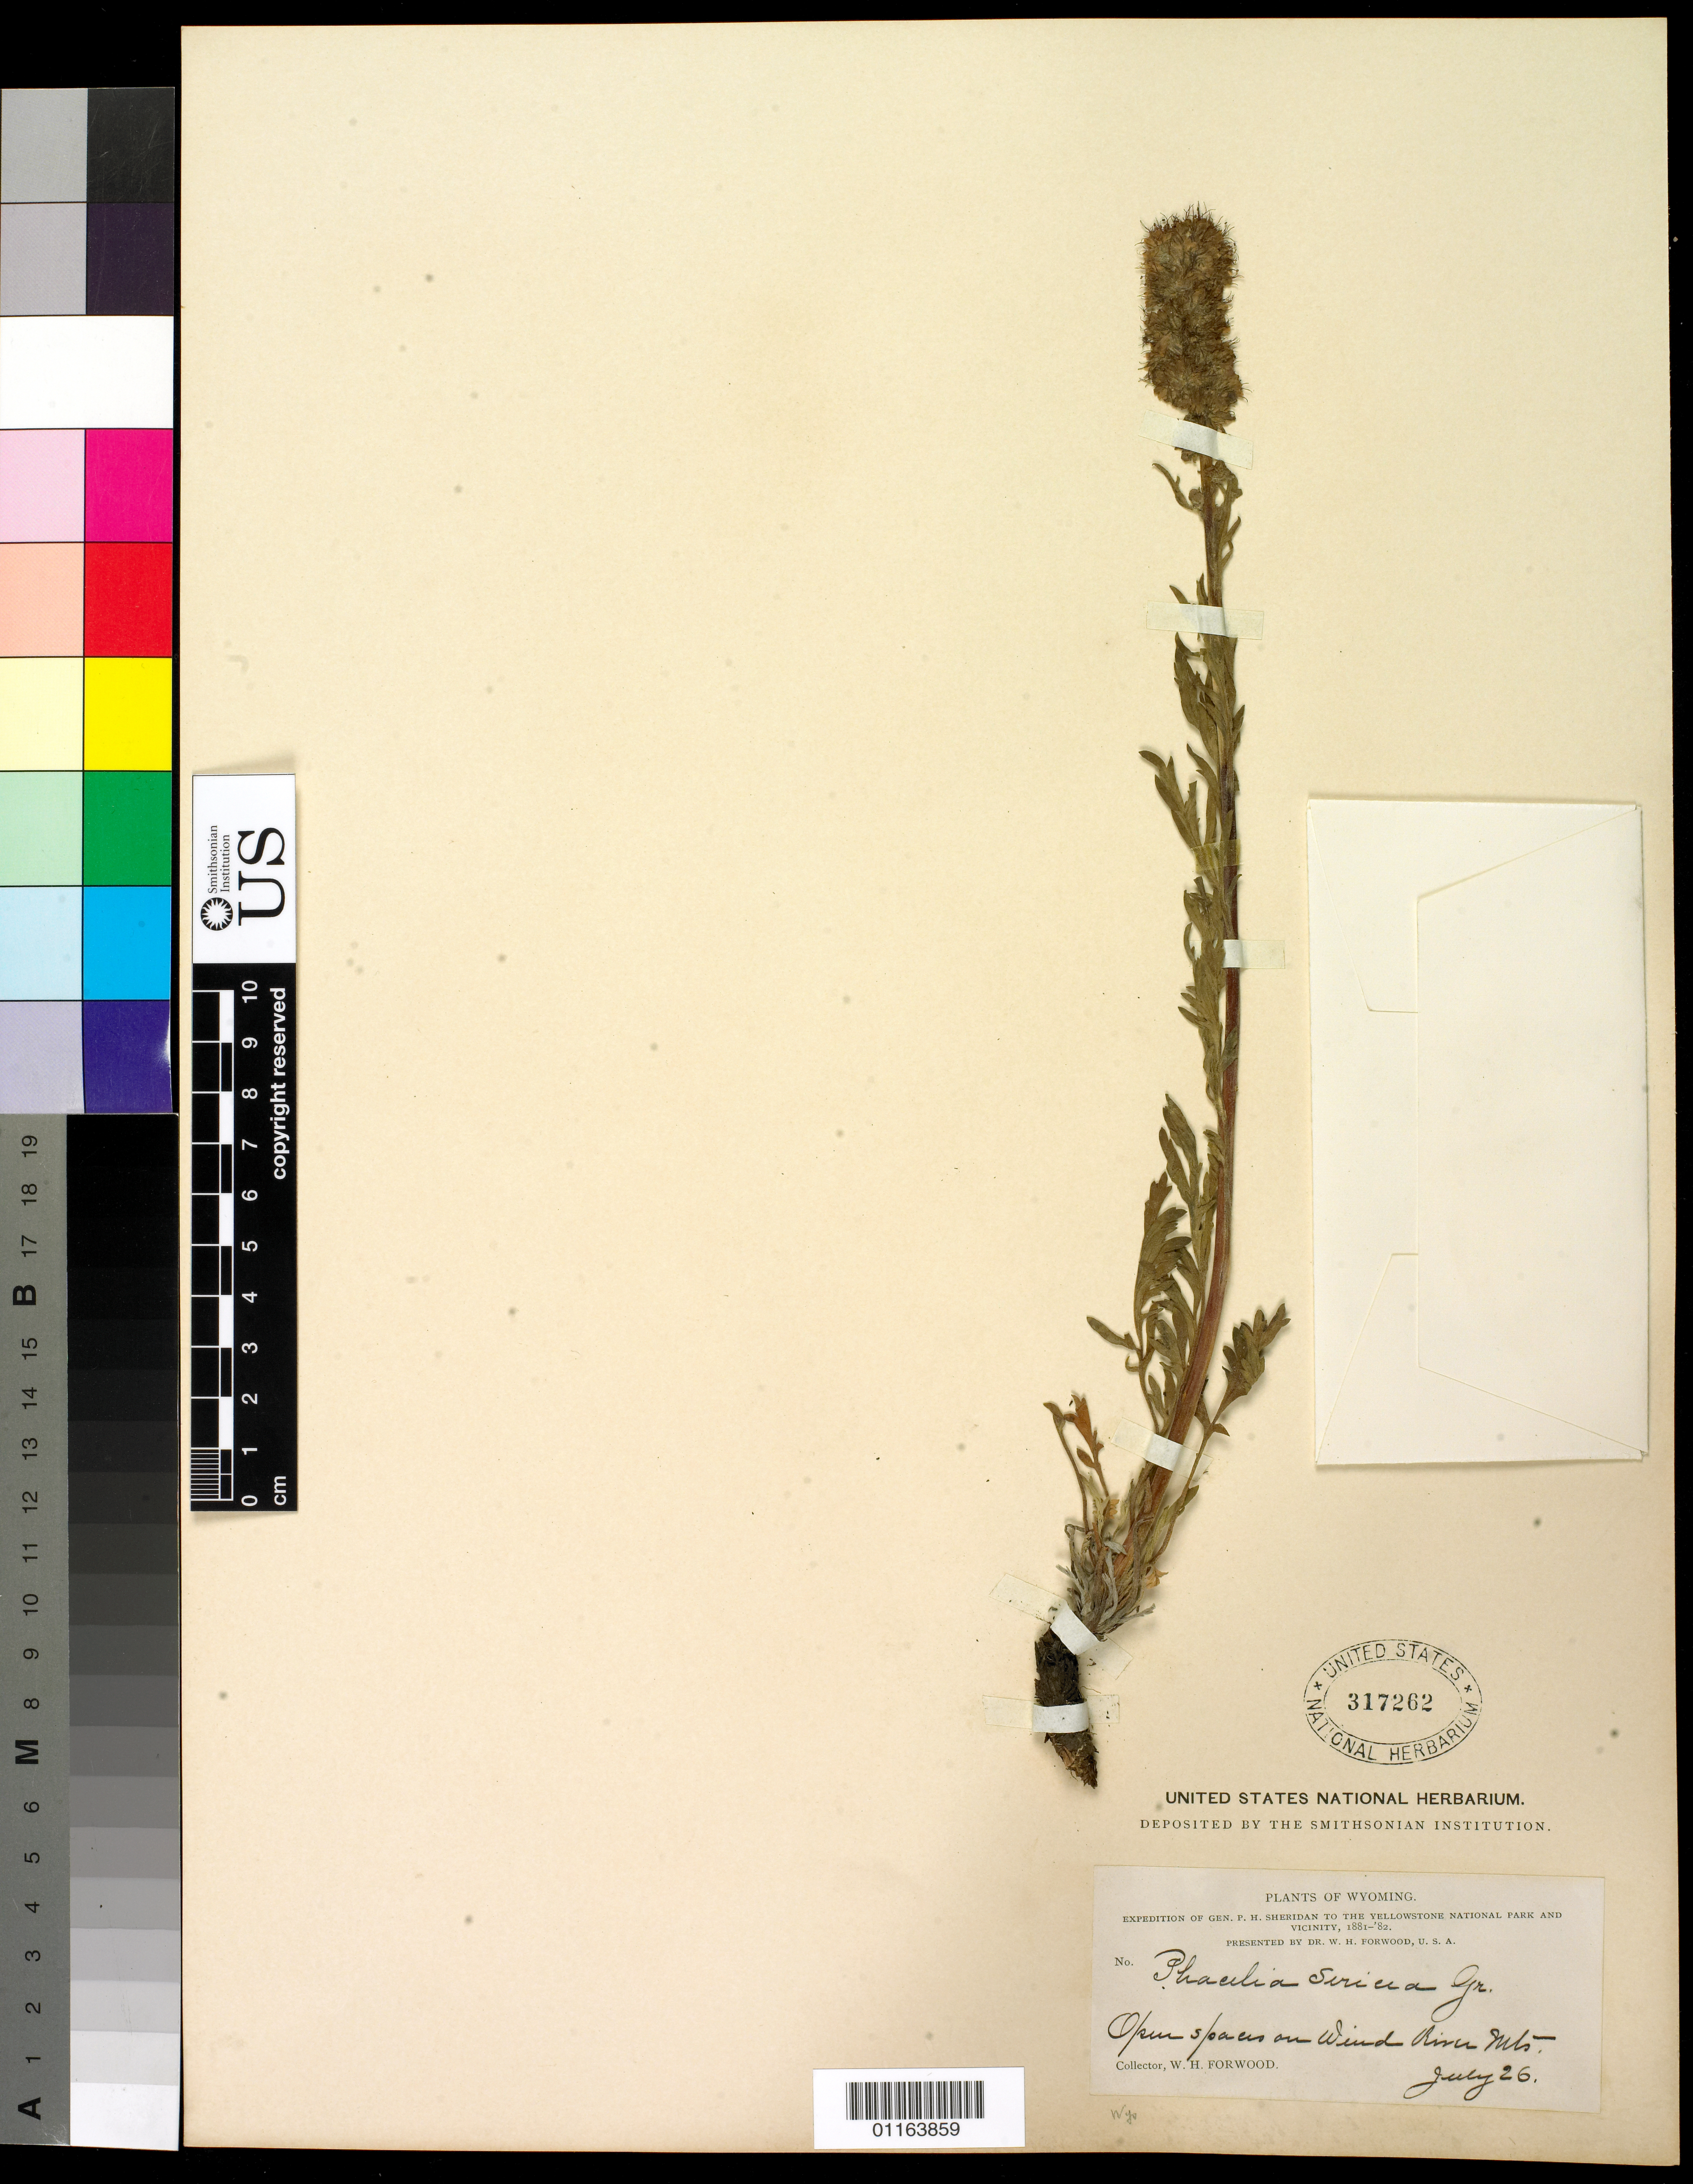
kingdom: Plantae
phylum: Tracheophyta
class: Magnoliopsida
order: Boraginales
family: Hydrophyllaceae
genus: Phacelia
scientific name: Phacelia sericea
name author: (Graham) A. Gray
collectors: W. Forwood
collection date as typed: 26 Jul 1881 or 26 Jul 1882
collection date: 1881-07-26 or 1882-07-26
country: United States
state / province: Wyoming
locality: Wind River Mountains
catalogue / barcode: US 317262